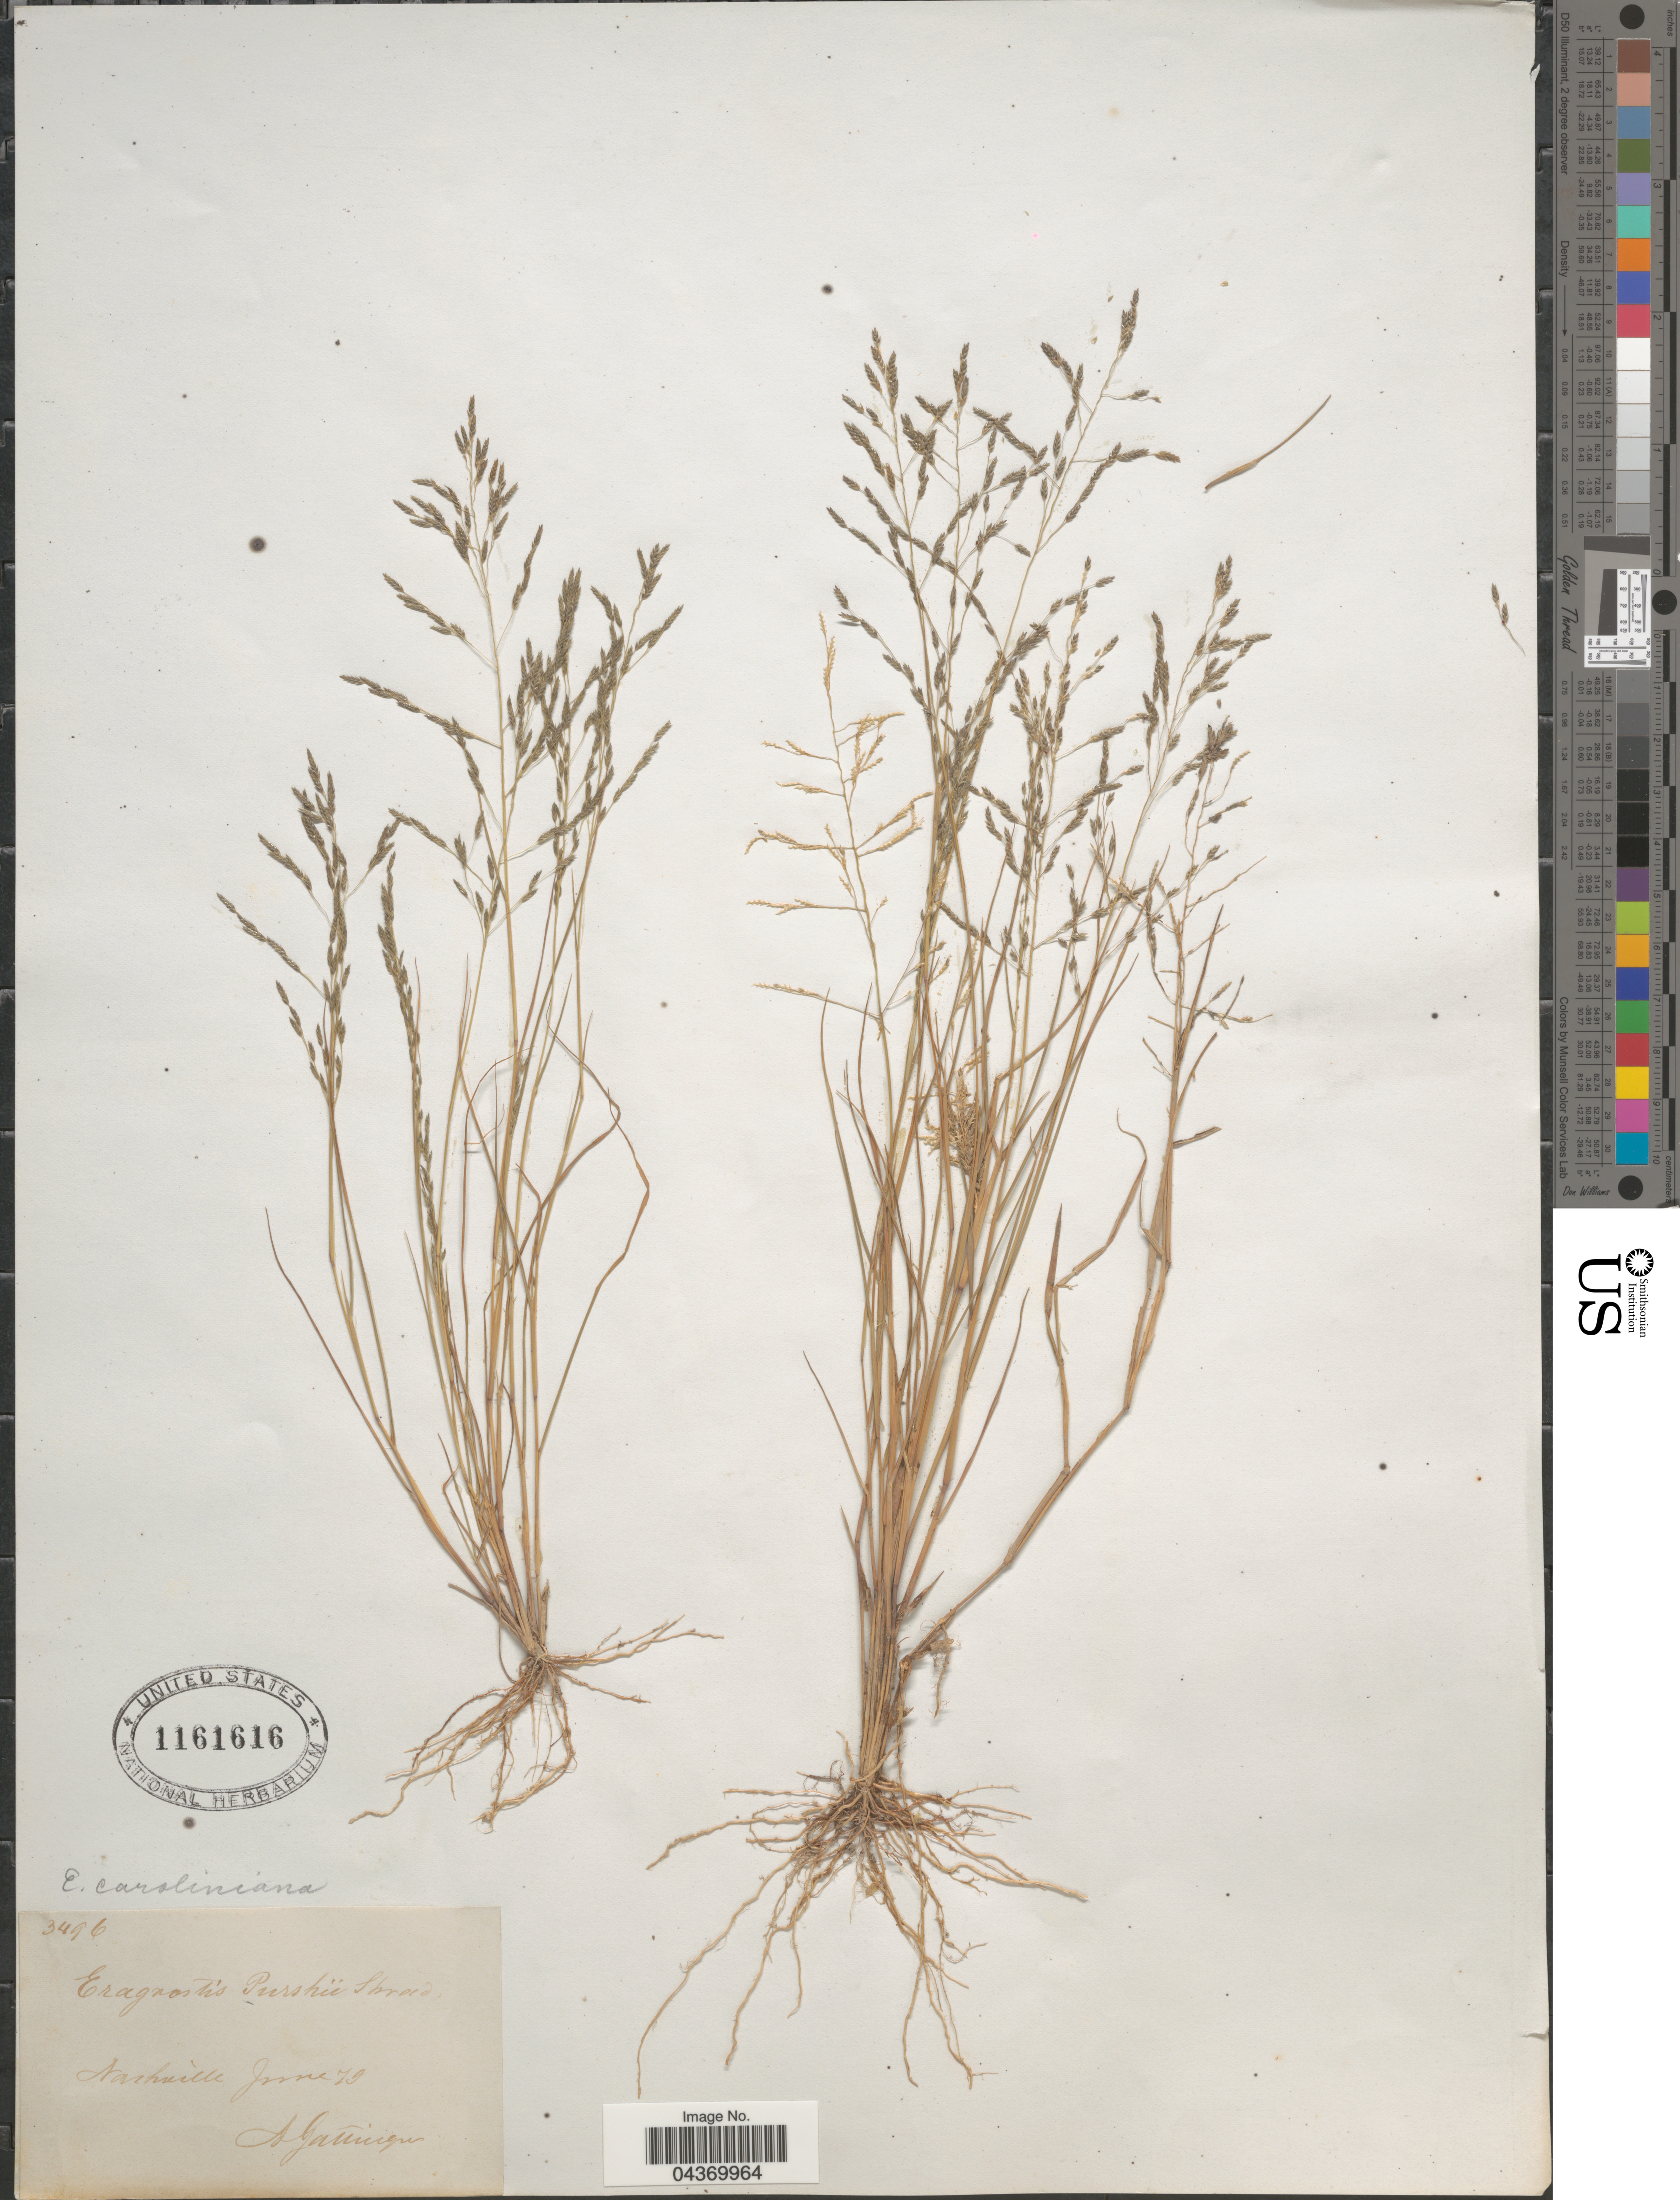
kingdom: Plantae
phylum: Tracheophyta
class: Liliopsida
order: Poales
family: Poaceae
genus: Eragrostis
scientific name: Eragrostis pectinacea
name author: (Michx.) Nees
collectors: A. Gattinger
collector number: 3496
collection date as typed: Transcribed d/m/y: /6/29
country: United States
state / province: Tennessee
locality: Nashville.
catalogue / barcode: US 1161616